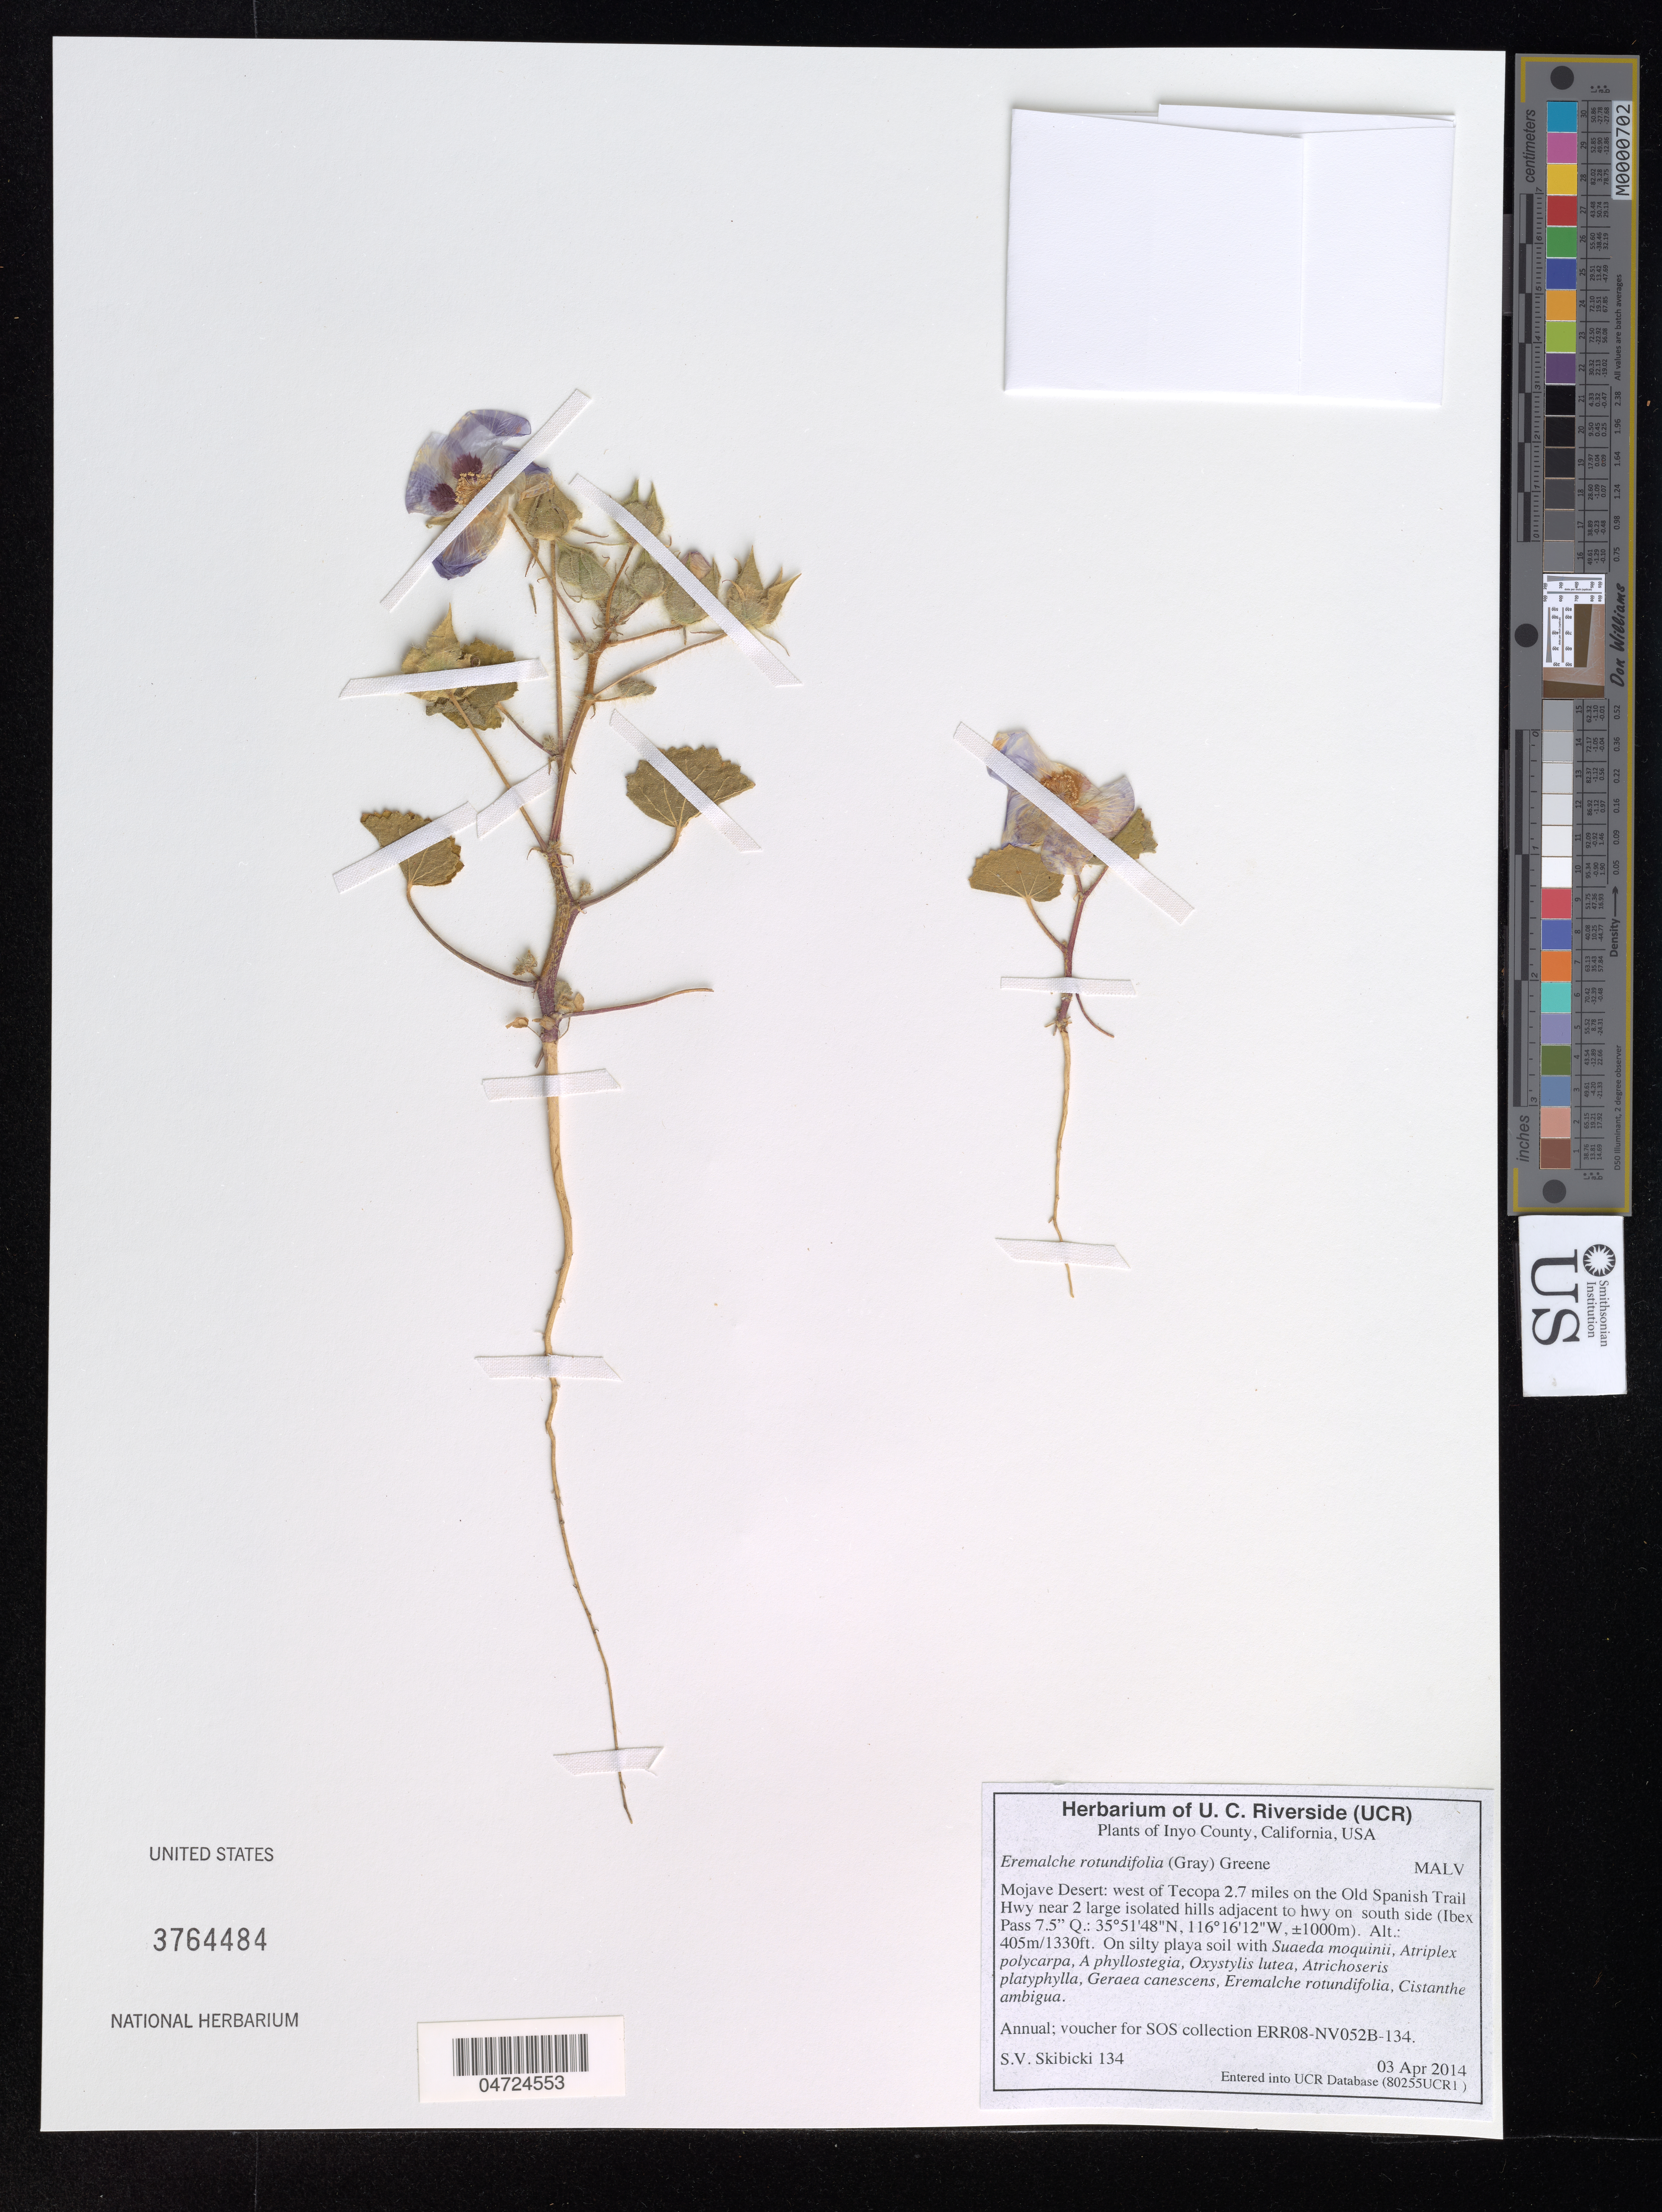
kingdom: Plantae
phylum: Tracheophyta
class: Magnoliopsida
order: Malvales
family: Malvaceae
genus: Eremalche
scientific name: Eremalche rotundifolia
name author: (A. Gray) Greene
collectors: S. Skibicki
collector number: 134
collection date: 2014-04-03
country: United States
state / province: California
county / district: Inyo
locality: Inyo County. Mojave Desert: west of Tecopa 2.7 miles on the Old Spanish Trail Hwy near 2 large isolated hills adjacent to hwy on south side (Ibex Pass 7.5" Q.).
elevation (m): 405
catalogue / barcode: US 3764484